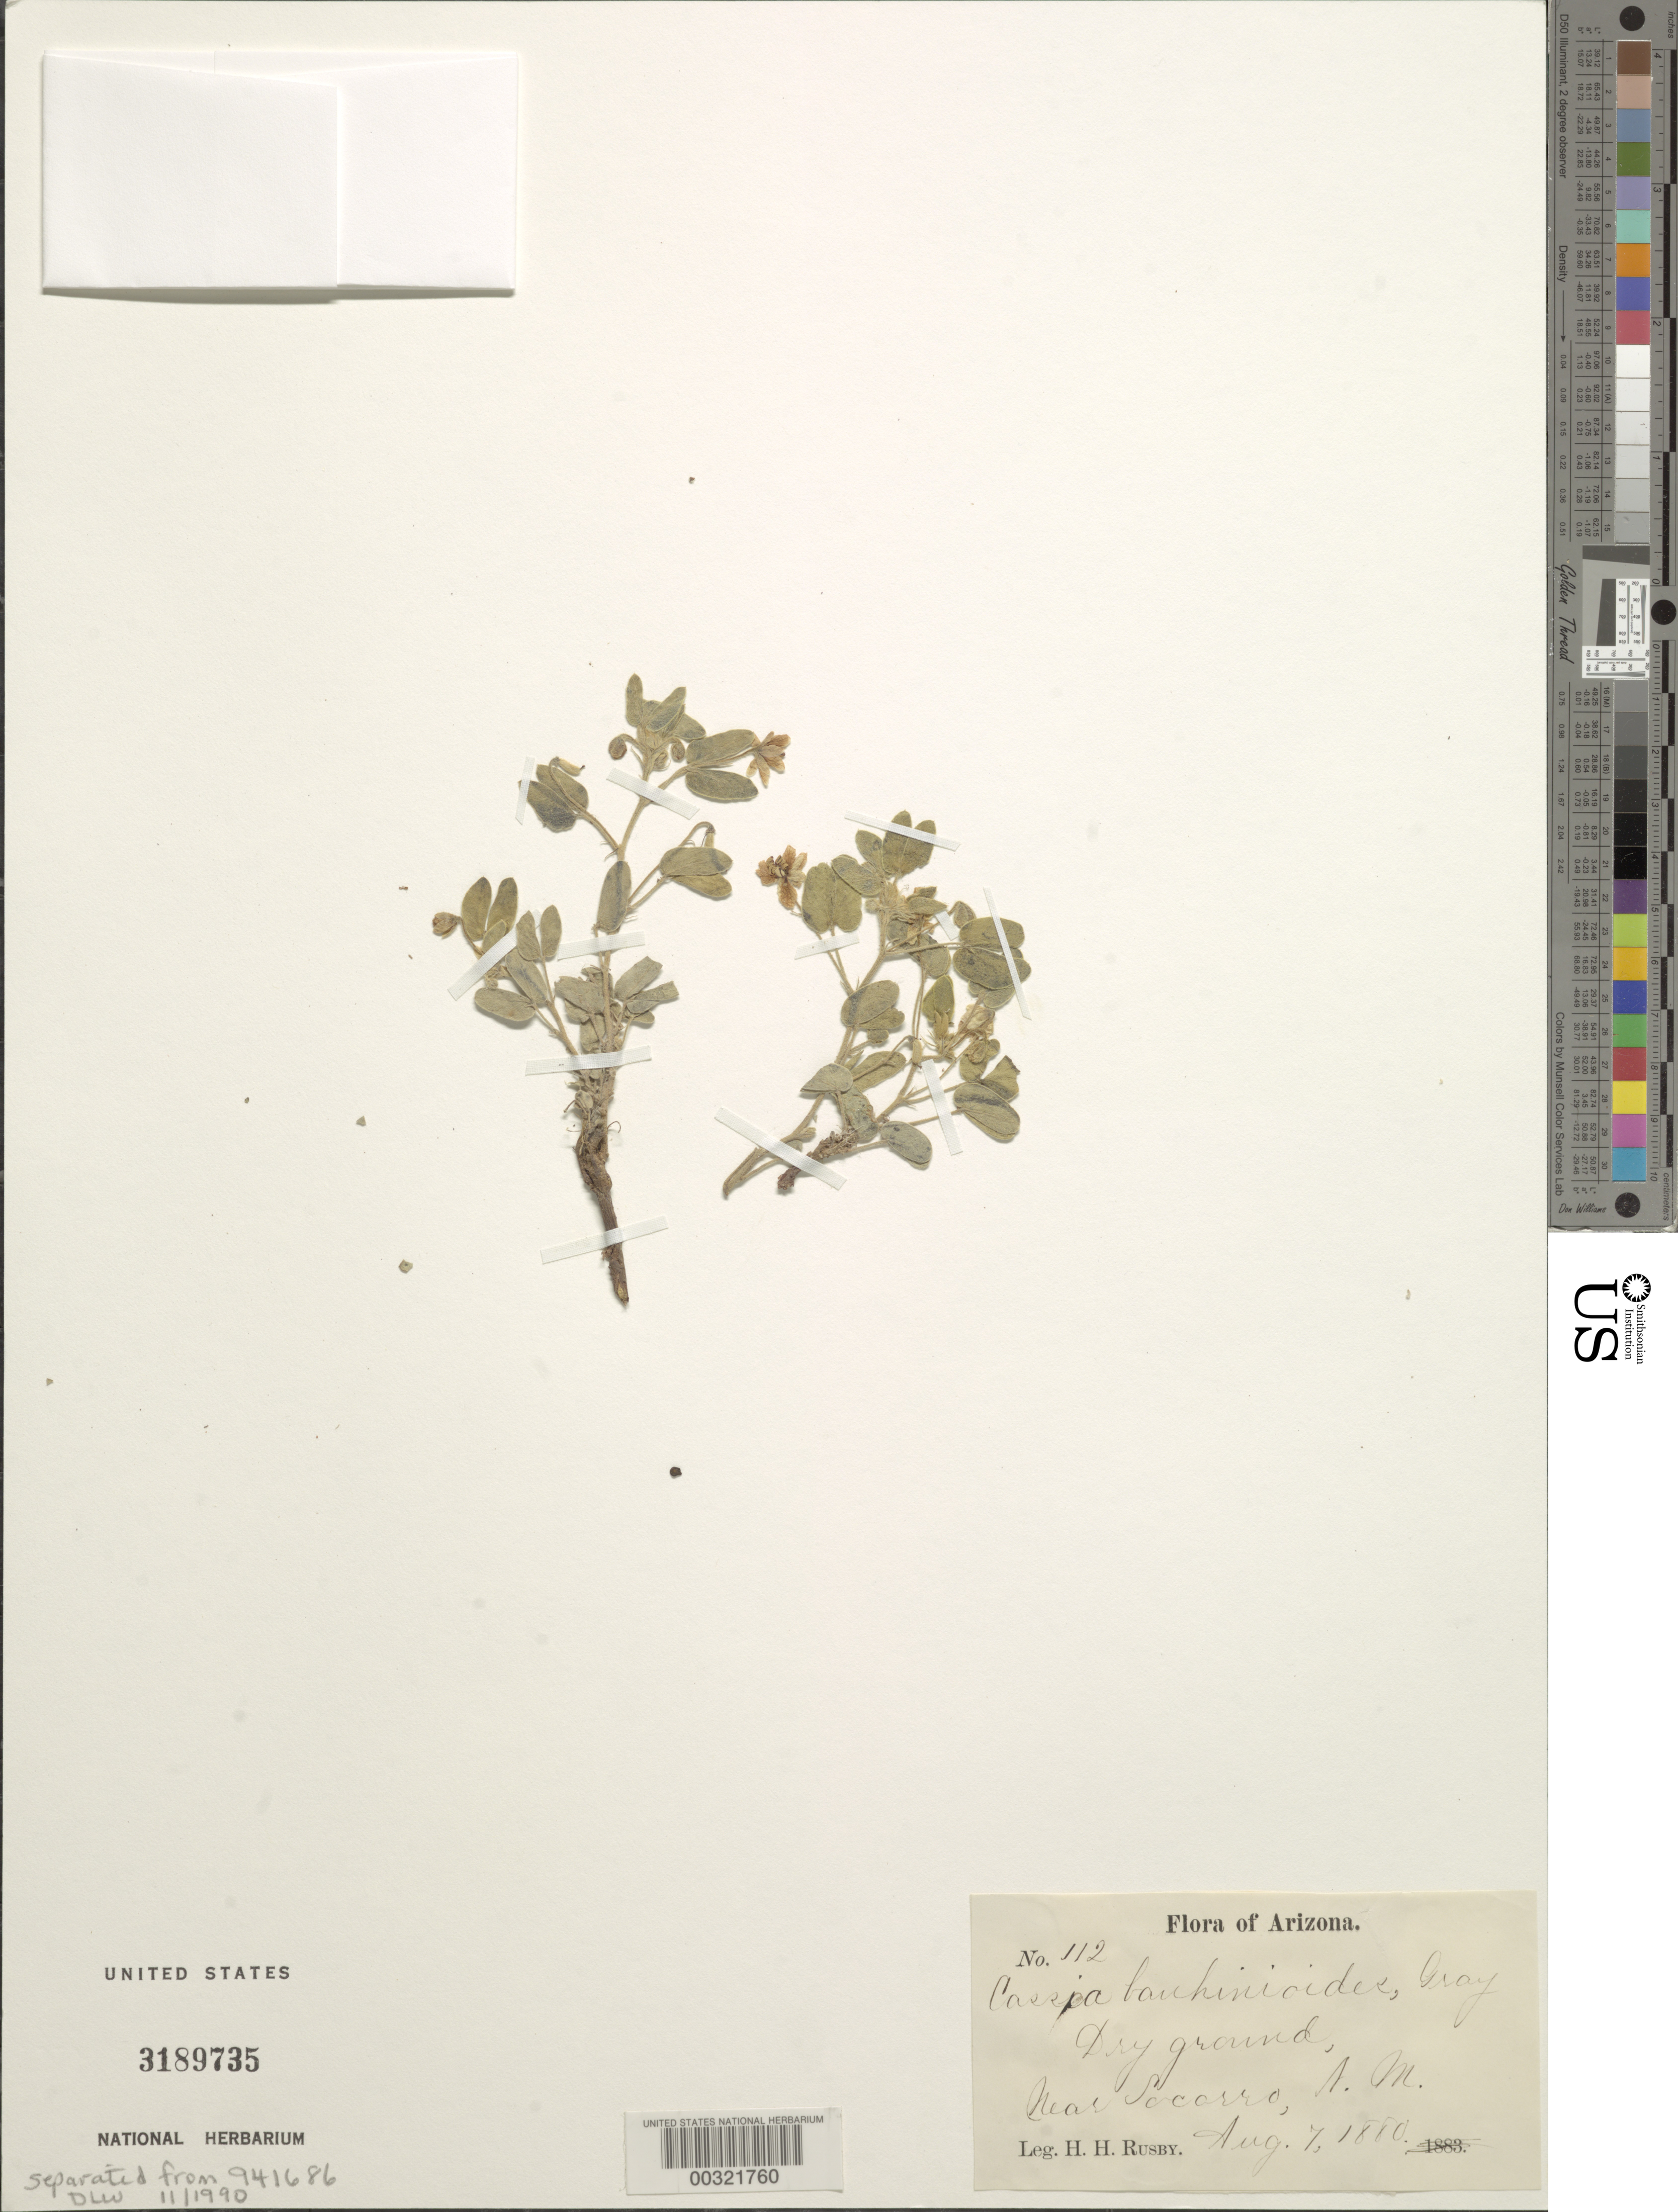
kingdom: Plantae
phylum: Tracheophyta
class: Magnoliopsida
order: Fabales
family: Fabaceae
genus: Senna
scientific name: Senna bauhinioides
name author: (A. Gray) H.S. Irwin & Barneby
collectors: H. H. Rusby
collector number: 112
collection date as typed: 07 Aug 1880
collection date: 1880-08-07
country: United States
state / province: New Mexico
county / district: Socorro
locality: Near socorro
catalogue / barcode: US 3189735